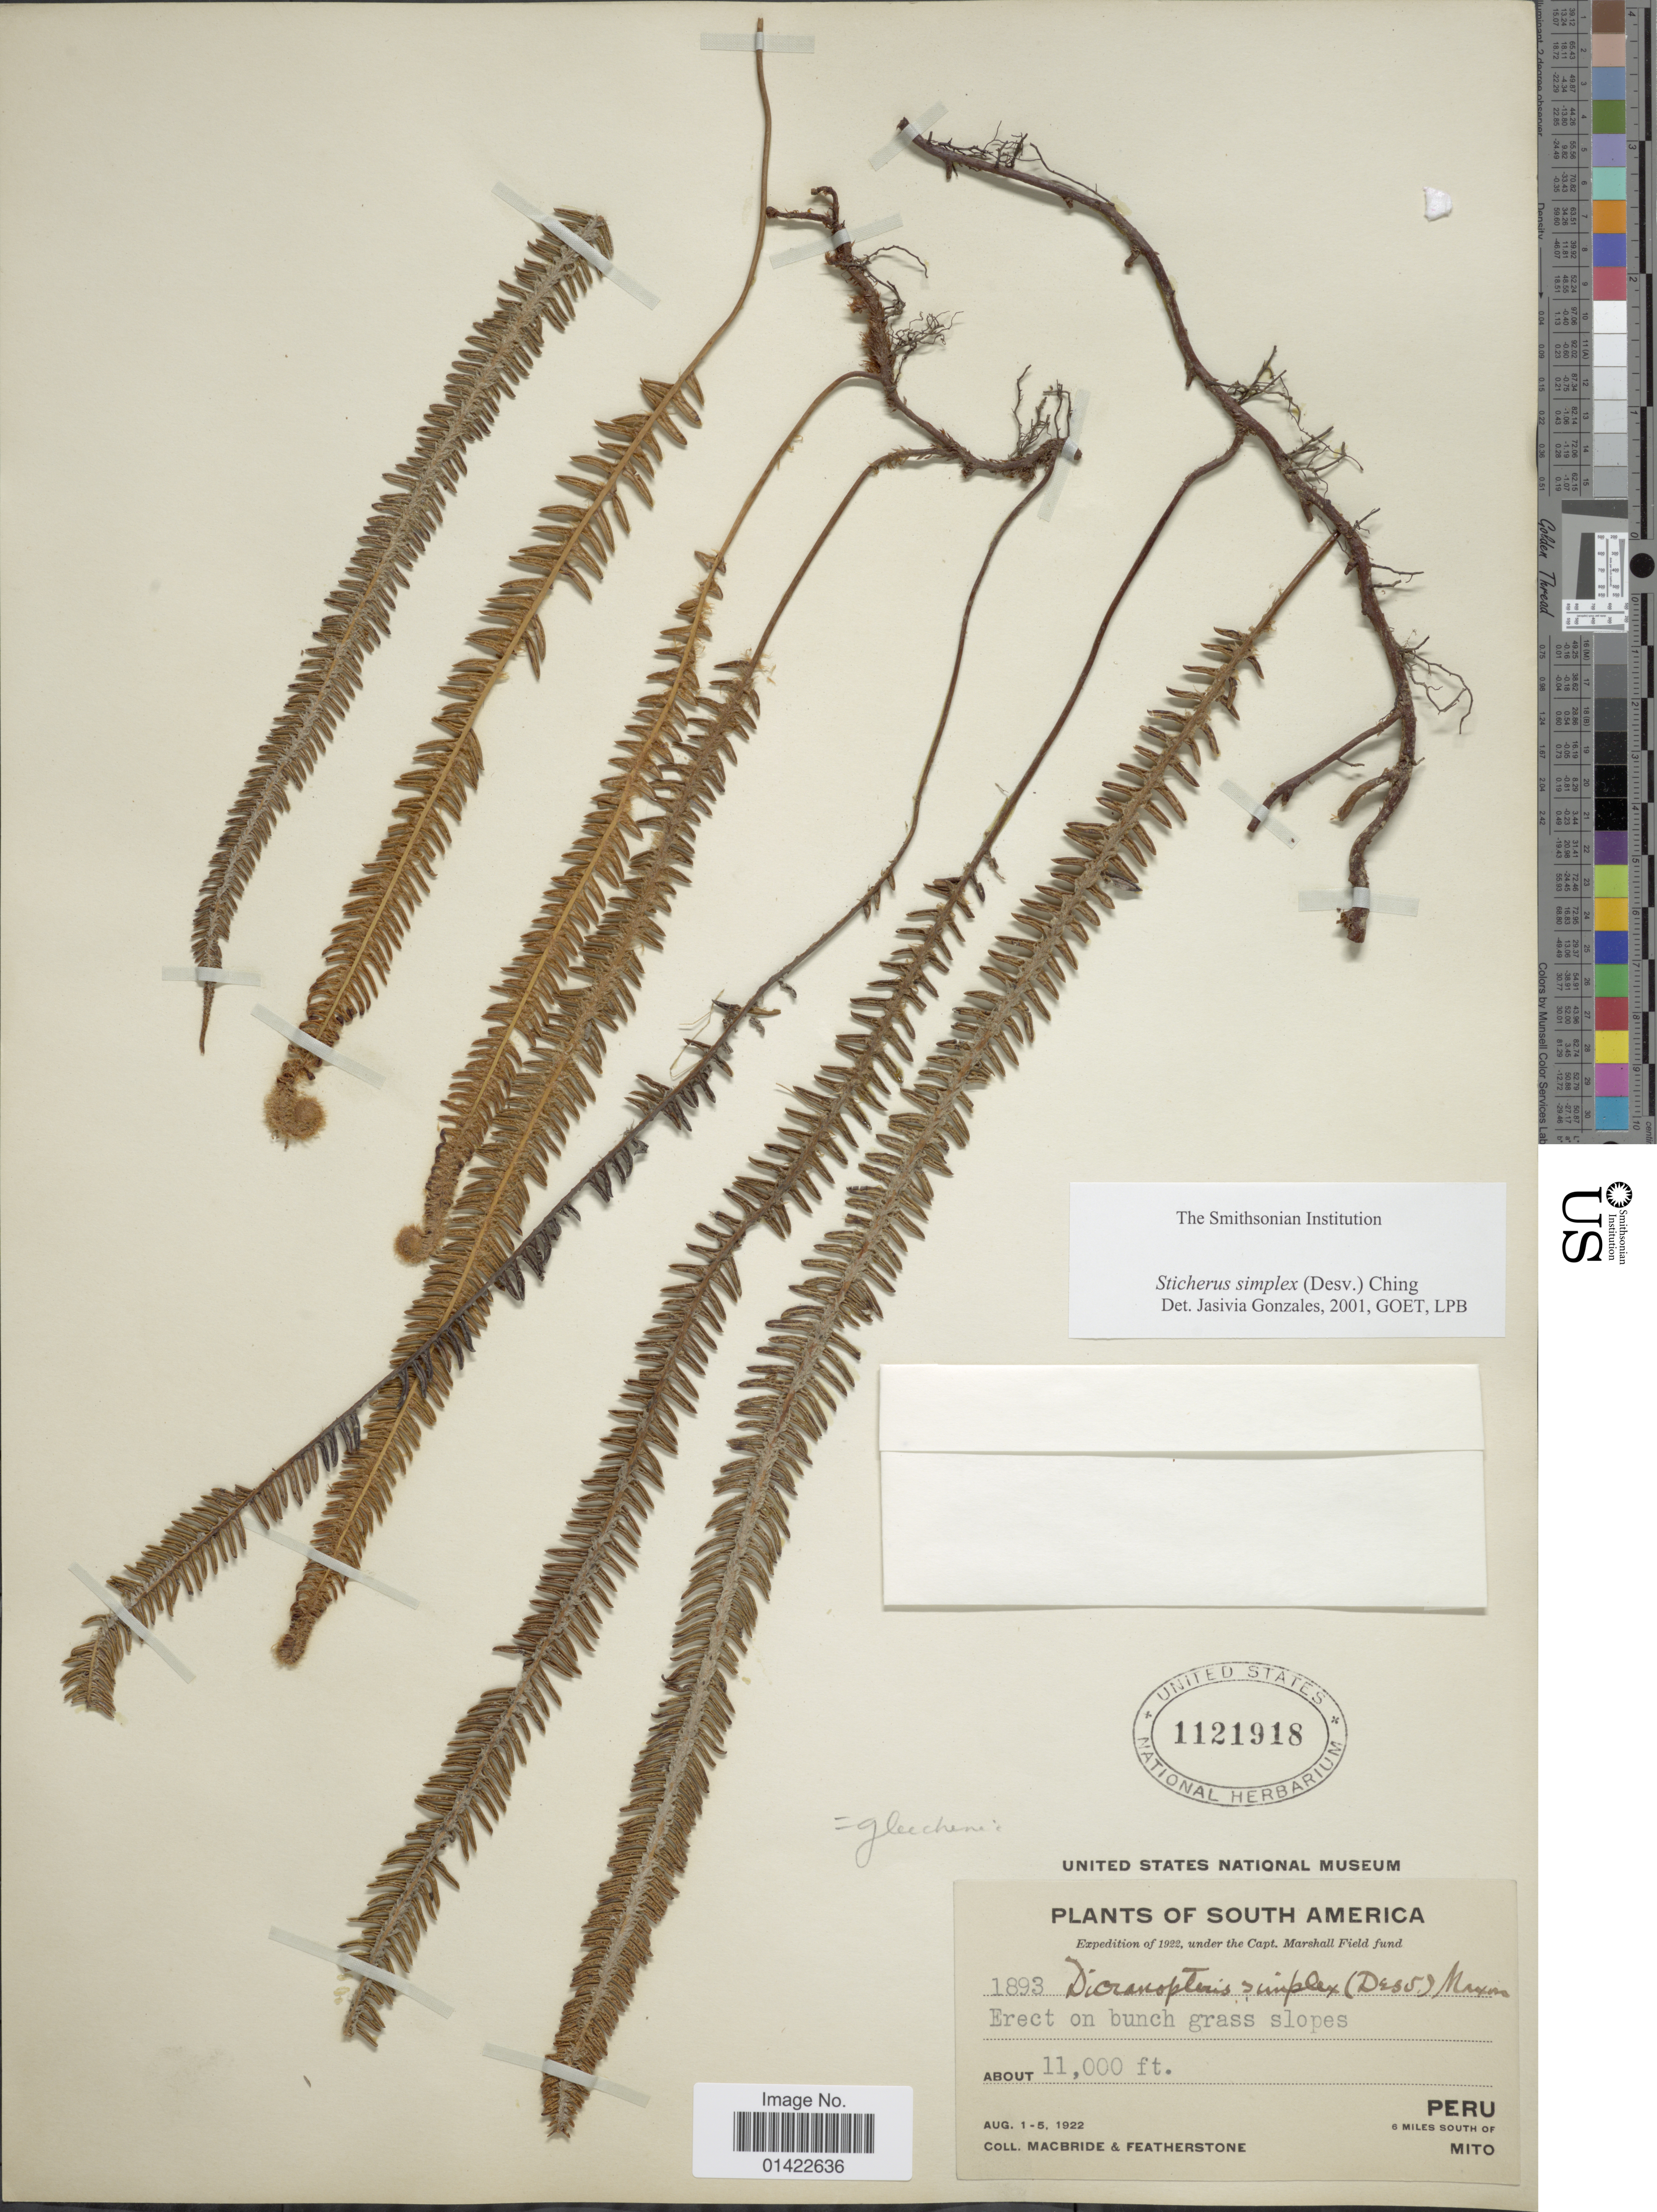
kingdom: Plantae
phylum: Tracheophyta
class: Polypodiopsida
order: Gleicheniales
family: Gleicheniaceae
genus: Sticherus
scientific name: Sticherus simplex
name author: (Desv.) Ching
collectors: Macbride, -- & -. Featherstone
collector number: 1893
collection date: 1922-08-01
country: Peru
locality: Erect on bunch grass slopes. 6 miles south of Mito.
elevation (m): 3353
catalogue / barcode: US 1121918